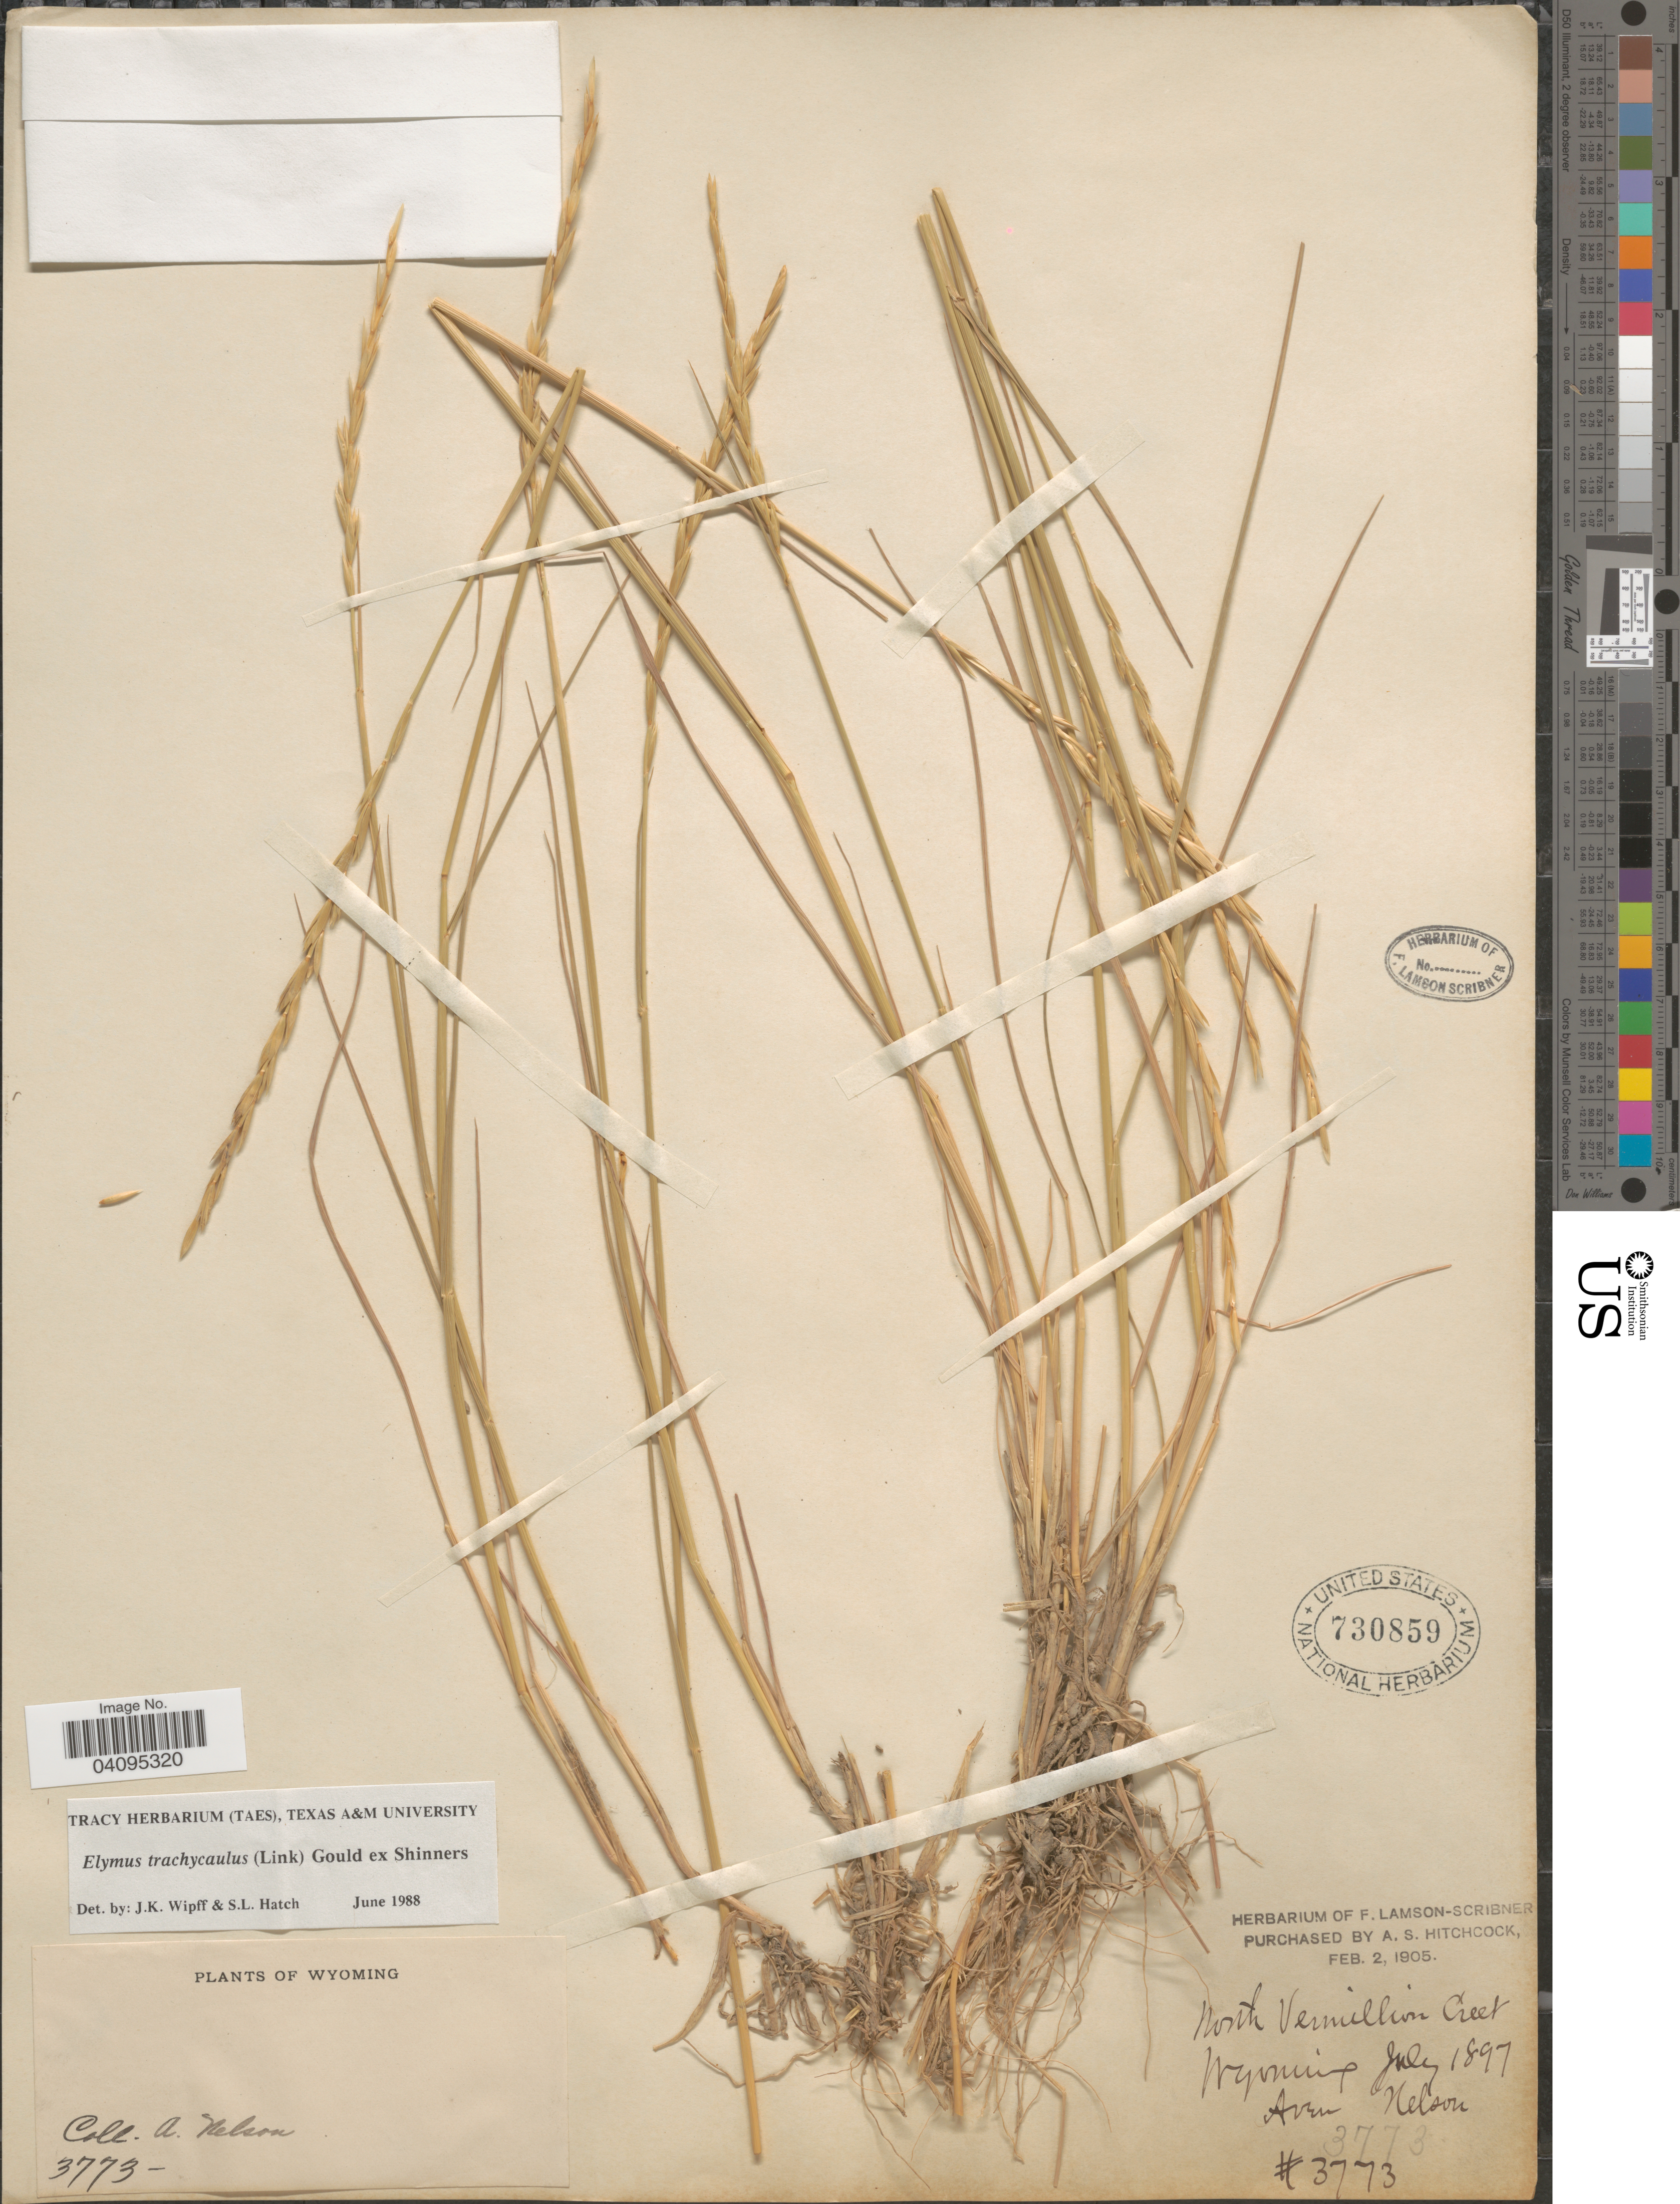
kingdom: Plantae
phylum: Tracheophyta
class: Liliopsida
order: Poales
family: Poaceae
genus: Elymus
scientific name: Elymus trachycaulus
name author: (Link) Gould ex Shinners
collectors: A. Nelson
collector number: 3773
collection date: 1897-07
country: United States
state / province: Wyoming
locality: North Vermillion Creek.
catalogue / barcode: US 730859